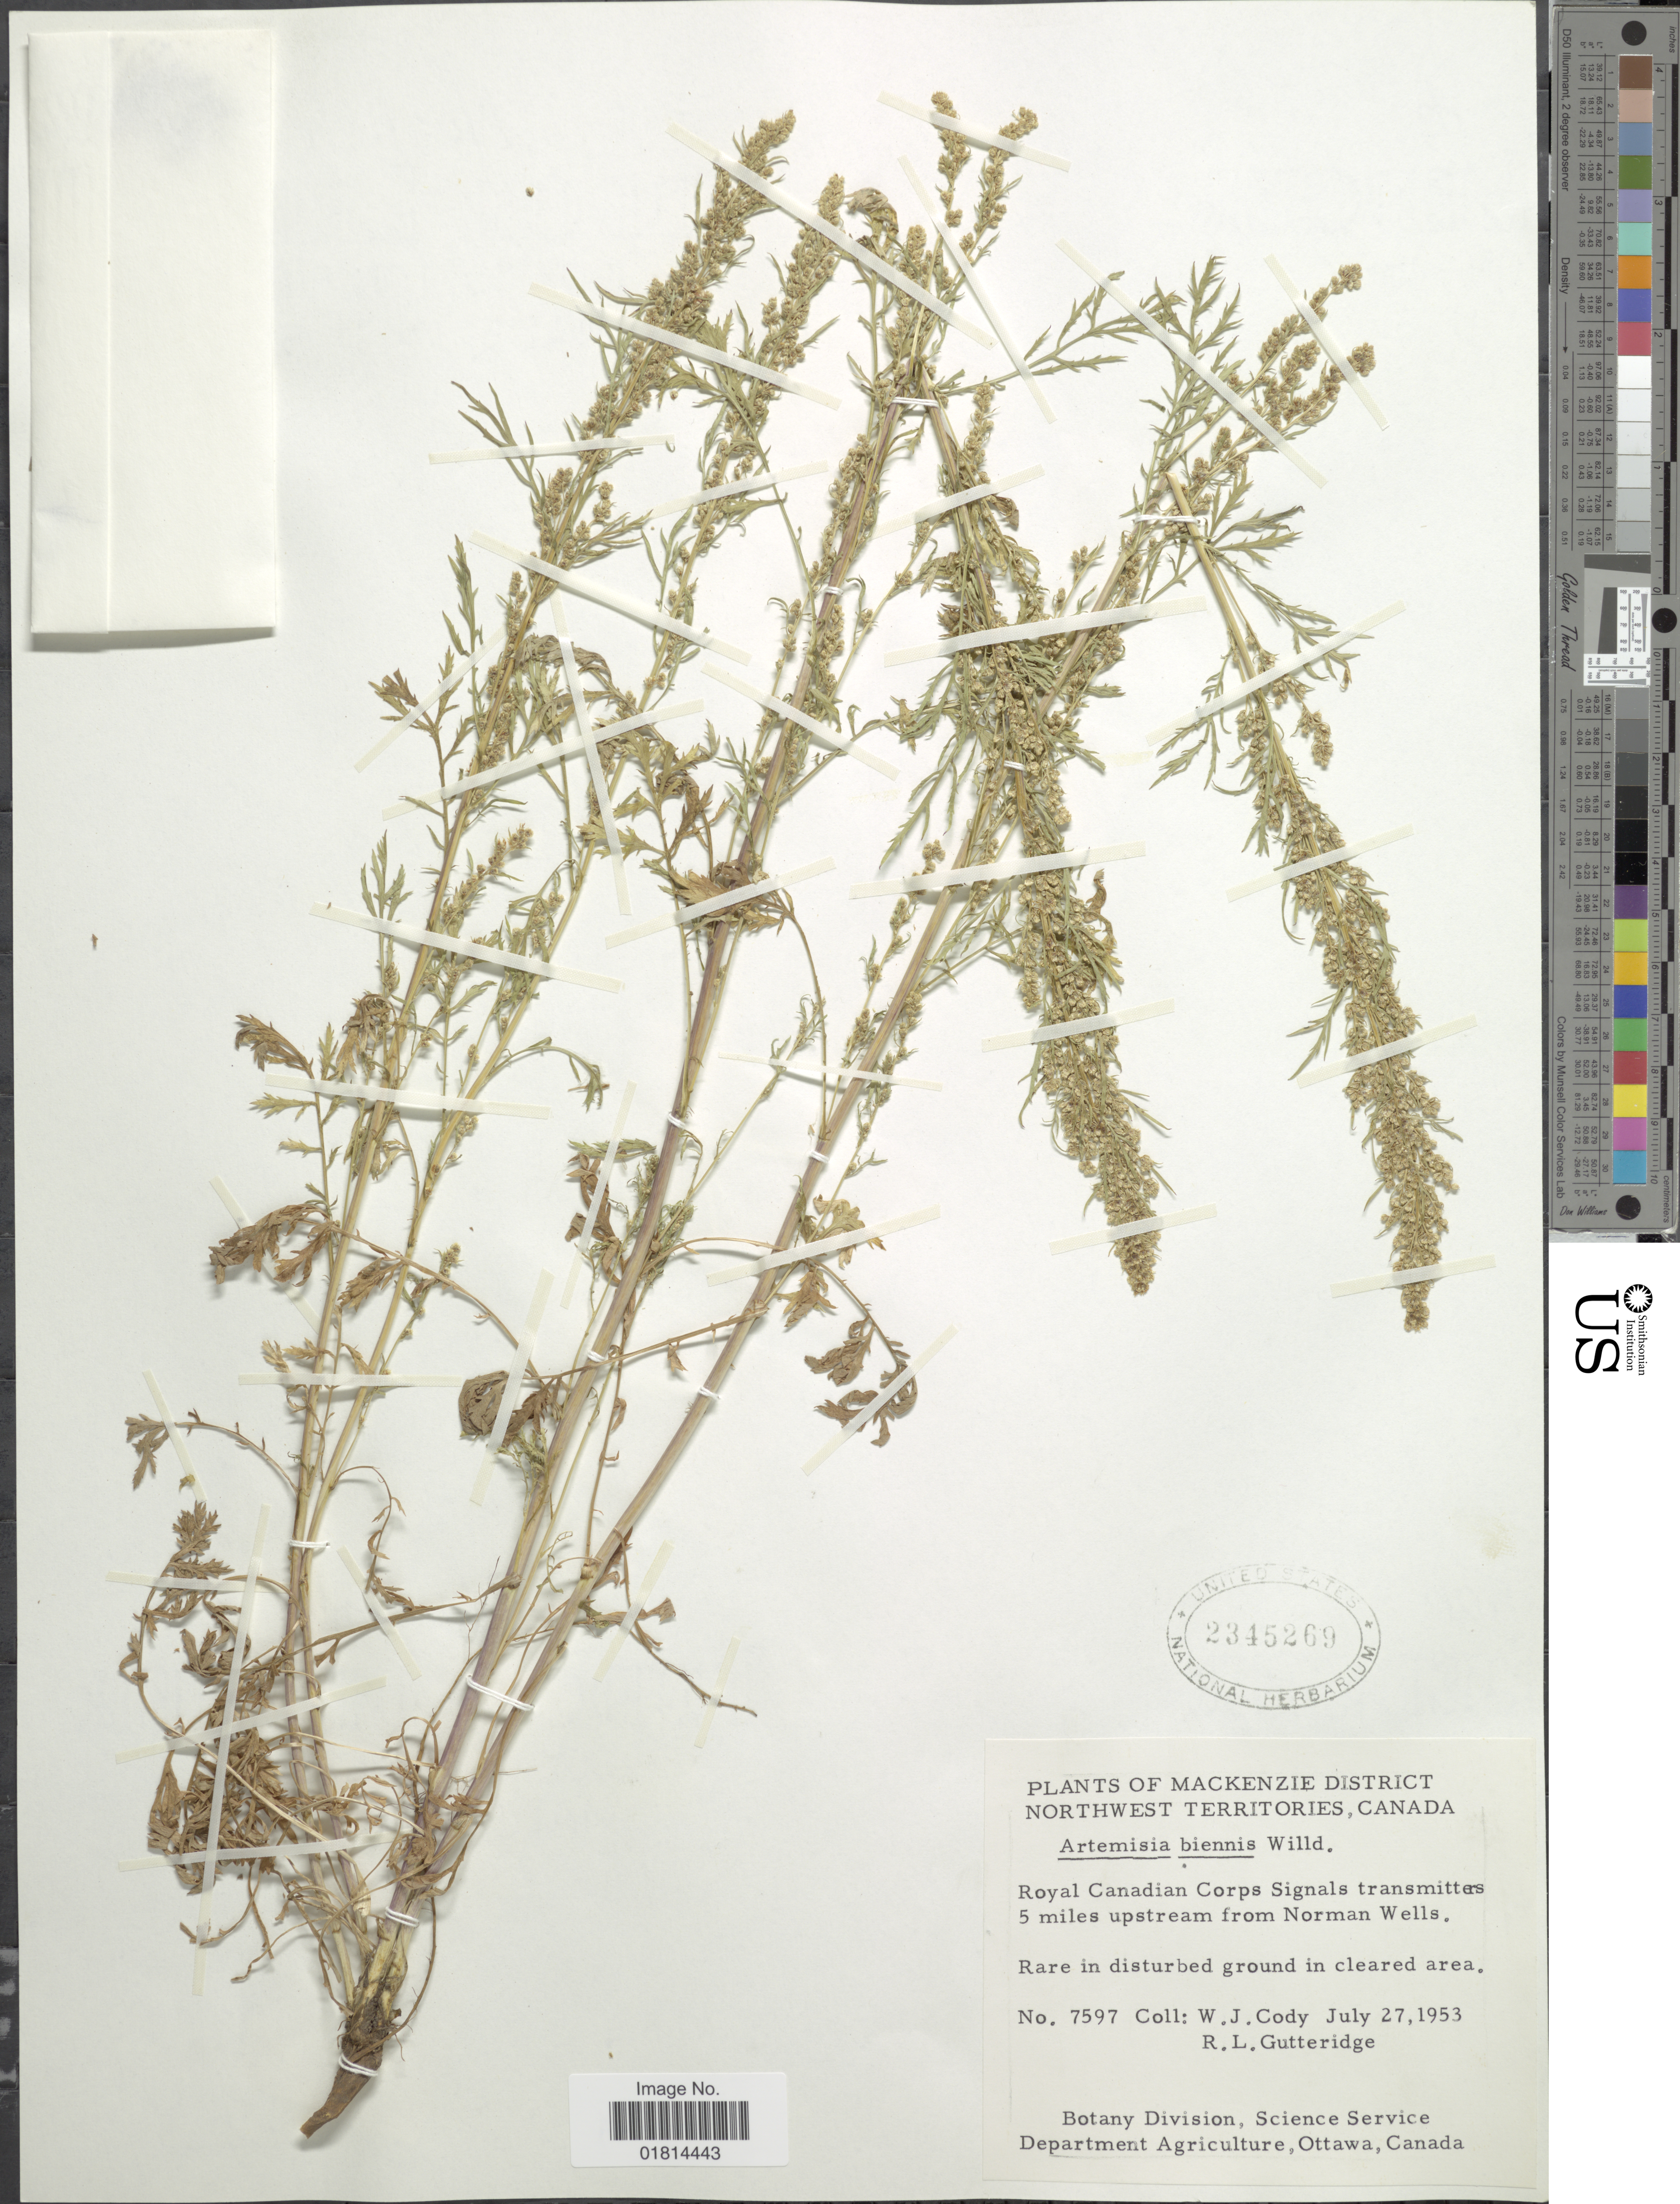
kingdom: Plantae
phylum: Tracheophyta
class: Magnoliopsida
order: Asterales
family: Asteraceae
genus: Artemisia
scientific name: Artemisia biennis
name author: Willd.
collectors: W. Cody & R. Gutteridge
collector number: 7597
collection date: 1953-07-27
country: Canada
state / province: Northwest Territories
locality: Mackenzie District. Northwest Territories, Canada. Royal Canadian Corps Signals transmitters 5 miles upstream from Norman Wells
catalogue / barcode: US 2345269